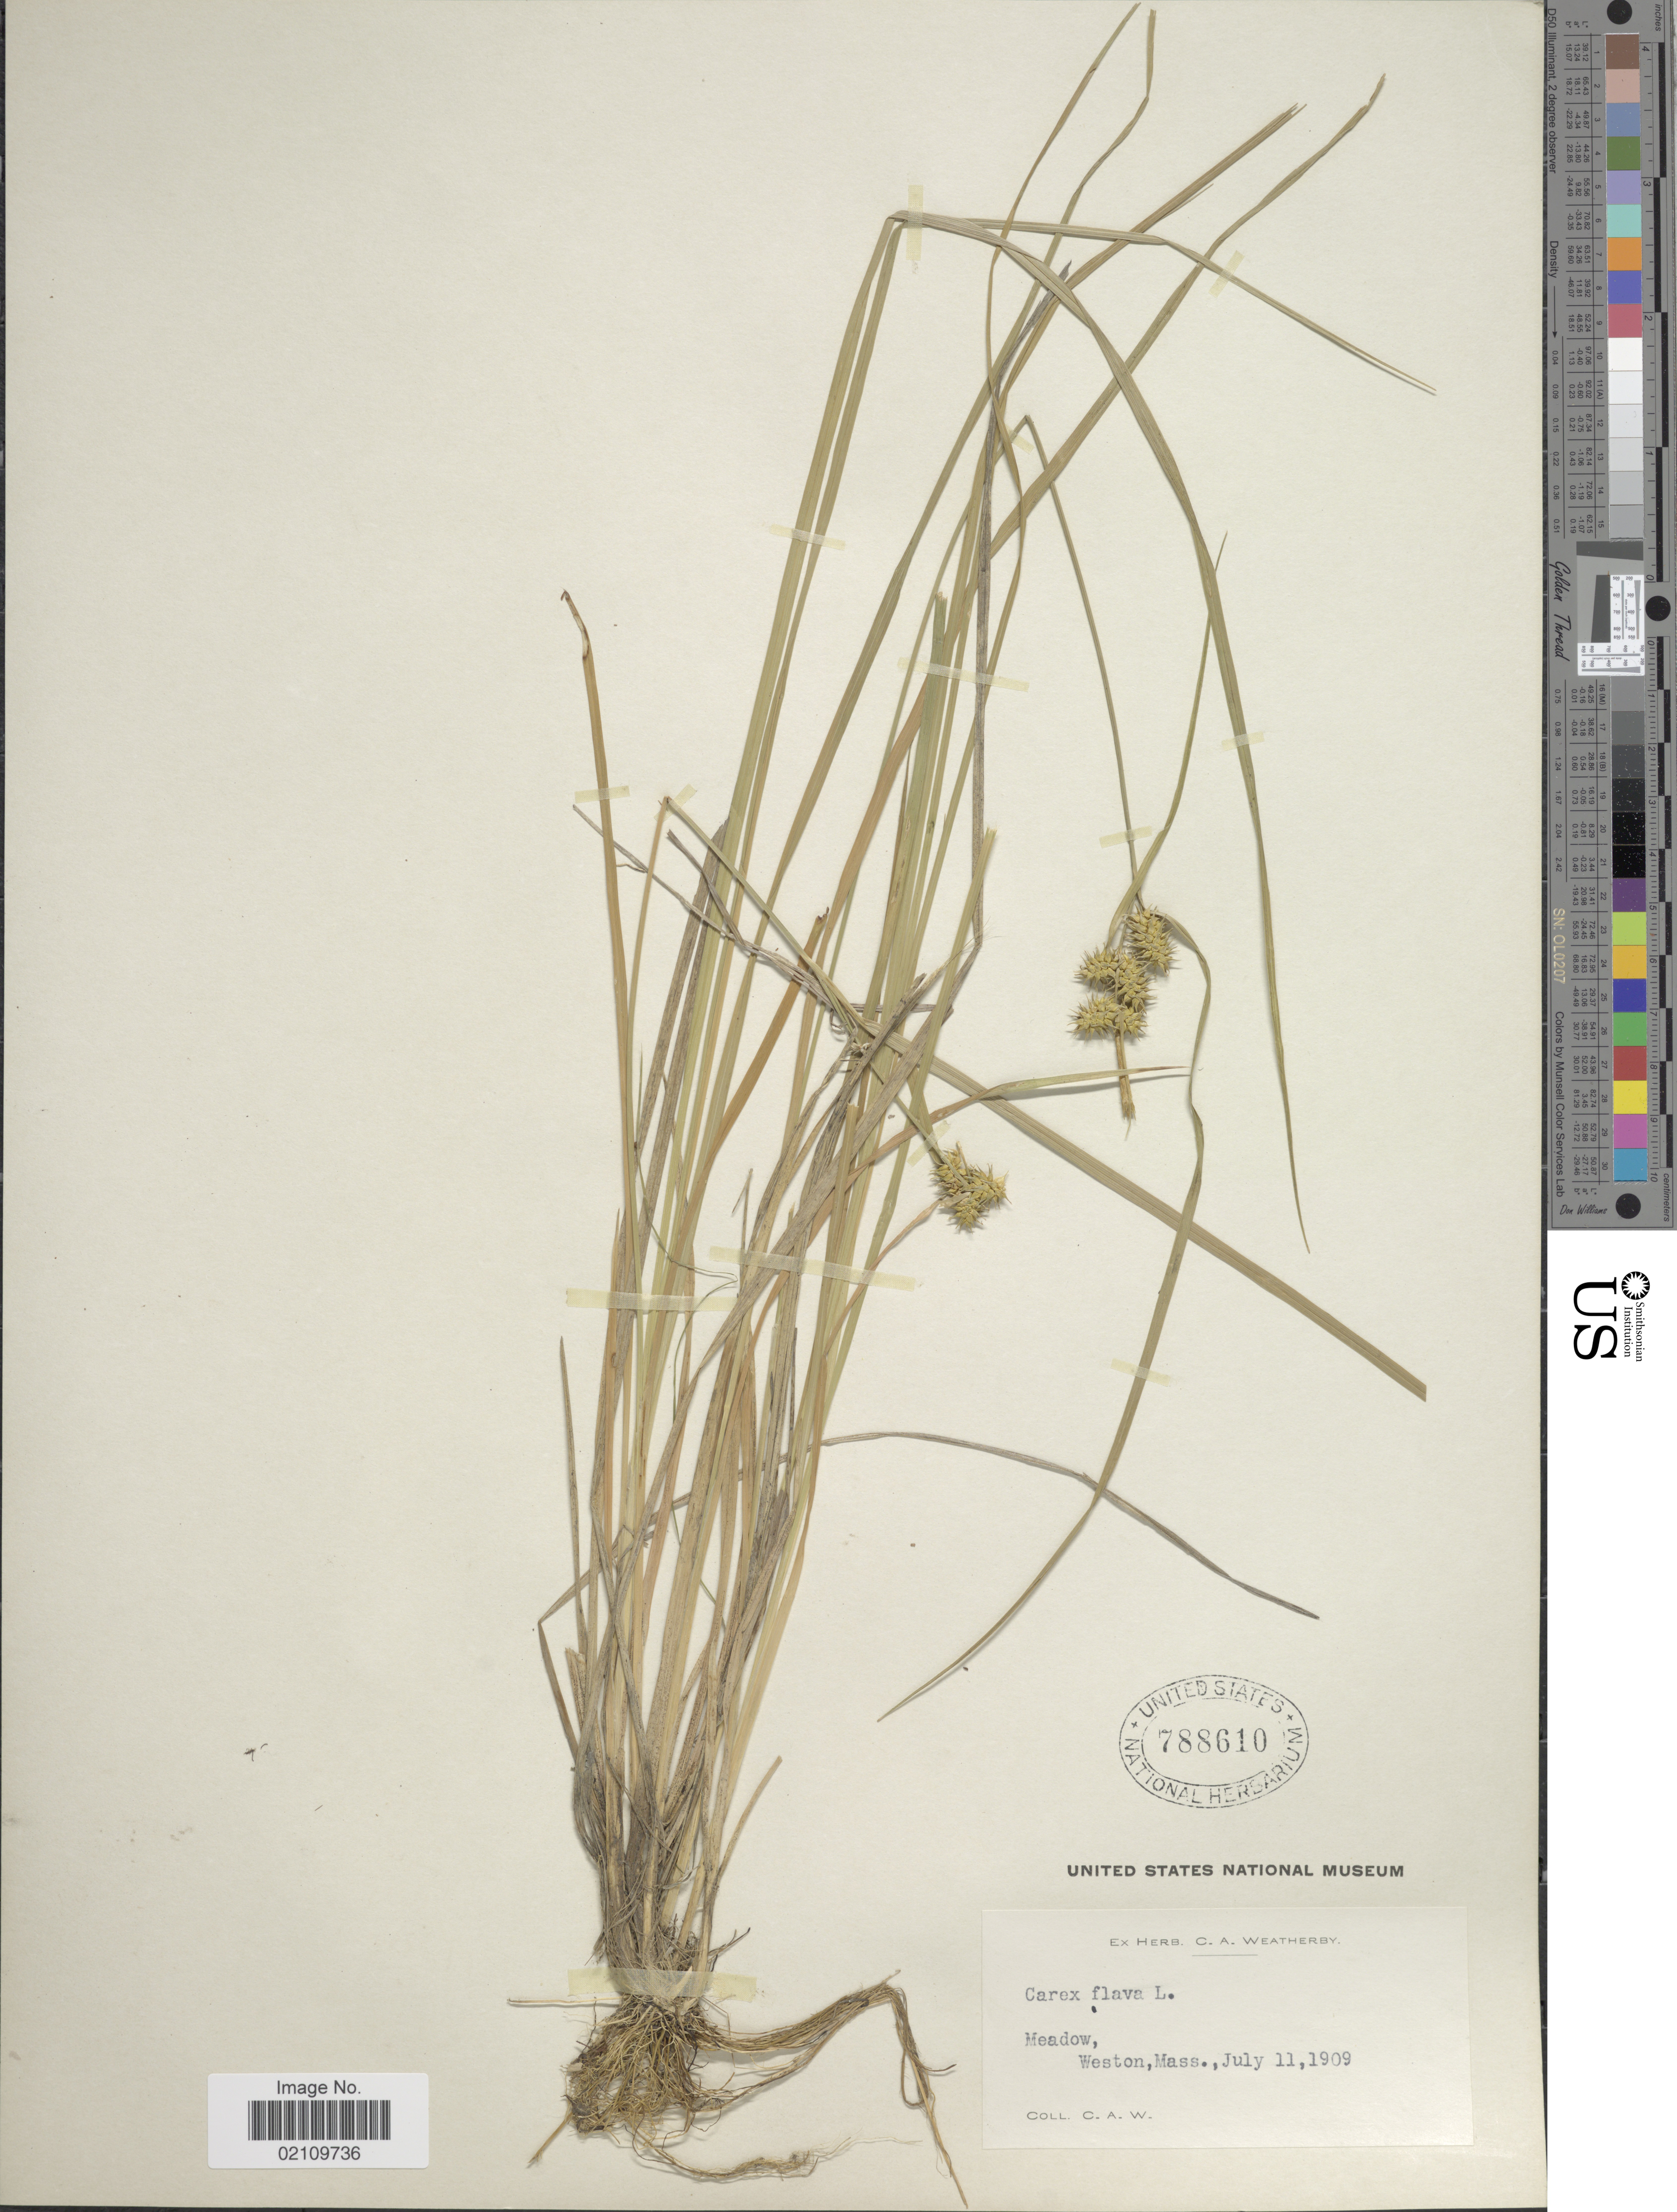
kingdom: Plantae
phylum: Tracheophyta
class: Liliopsida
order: Poales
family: Cyperaceae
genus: Carex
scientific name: Carex flava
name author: L.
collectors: C. A. Weatherby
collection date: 1909-07-11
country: United States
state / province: Massachusetts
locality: Weston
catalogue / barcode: US 788610